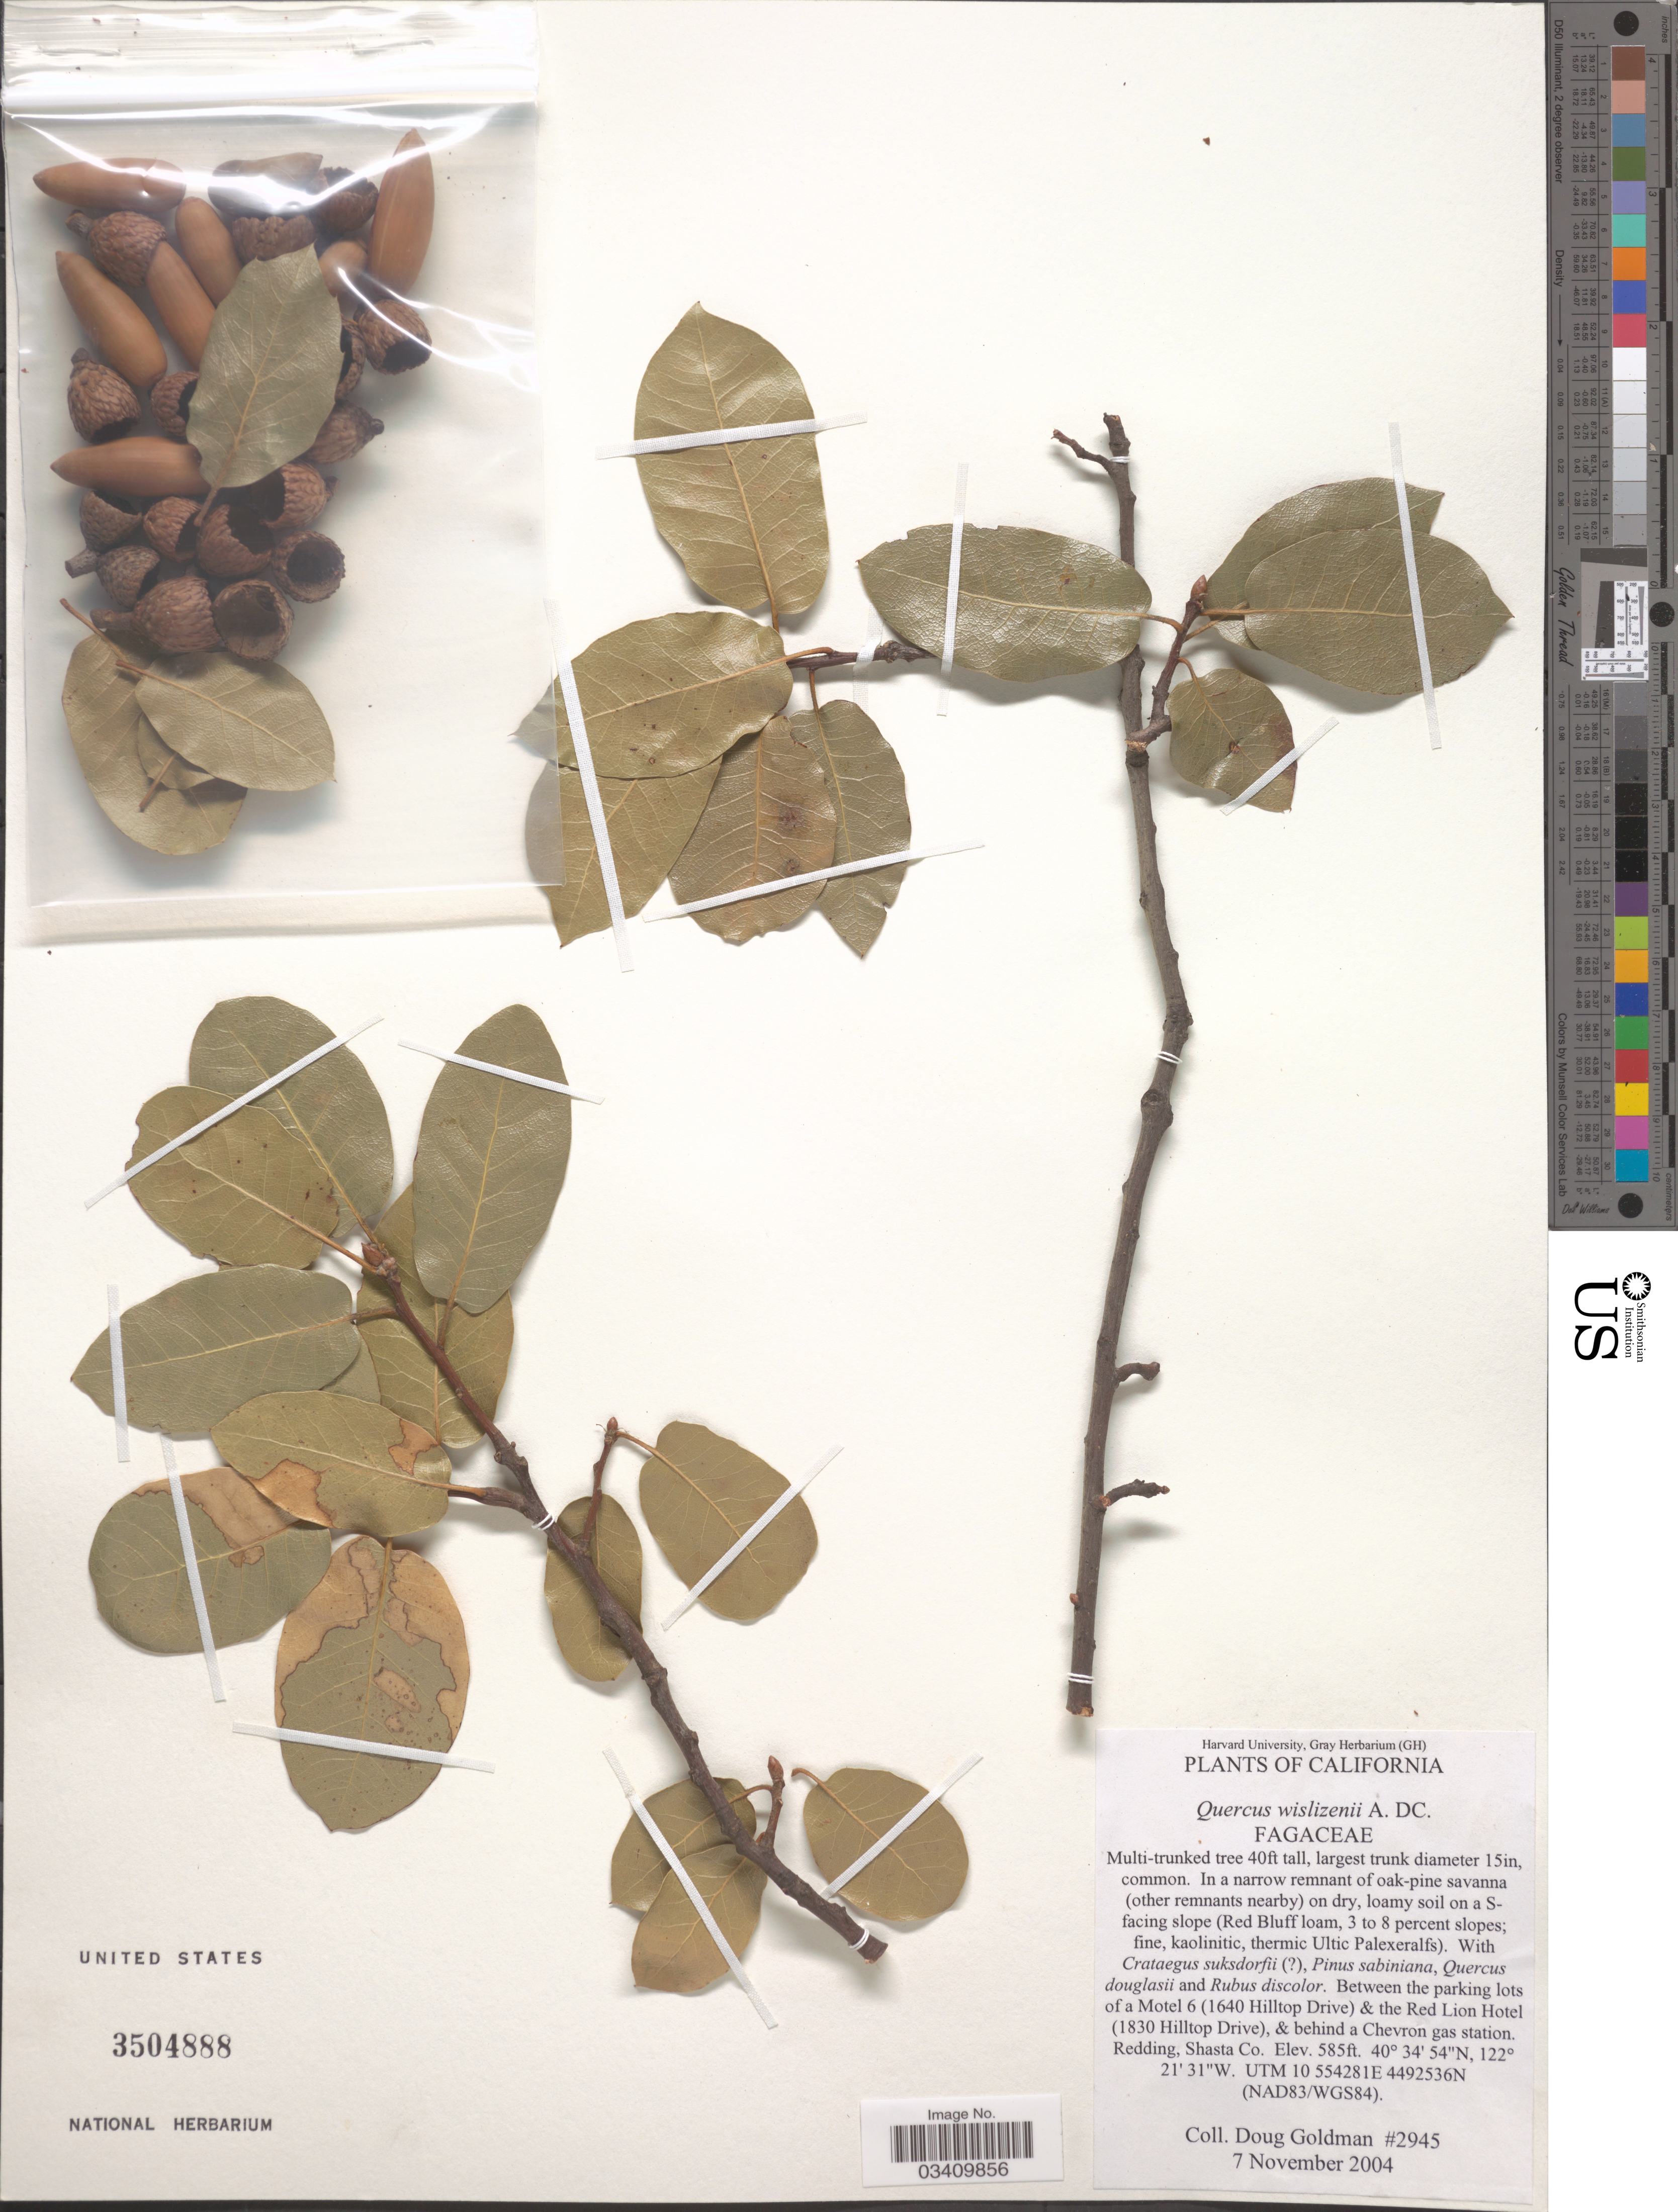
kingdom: Plantae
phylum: Tracheophyta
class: Magnoliopsida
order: Fagales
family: Fagaceae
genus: Quercus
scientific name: Quercus wislizeni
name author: A. DC.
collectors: D. Goldman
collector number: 2945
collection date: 2004-11-07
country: United States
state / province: California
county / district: Shasta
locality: Between the parking lots of a Motel 6 (1640 Hilltop Drive) & the Red Lion Hotel (1830 Hilltop Drive), & behind a Chevron gas station. Redding, Shasta Co. UTM 10 554281E 4492536N (NAD83/WGS84).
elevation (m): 178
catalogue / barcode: US 3504888